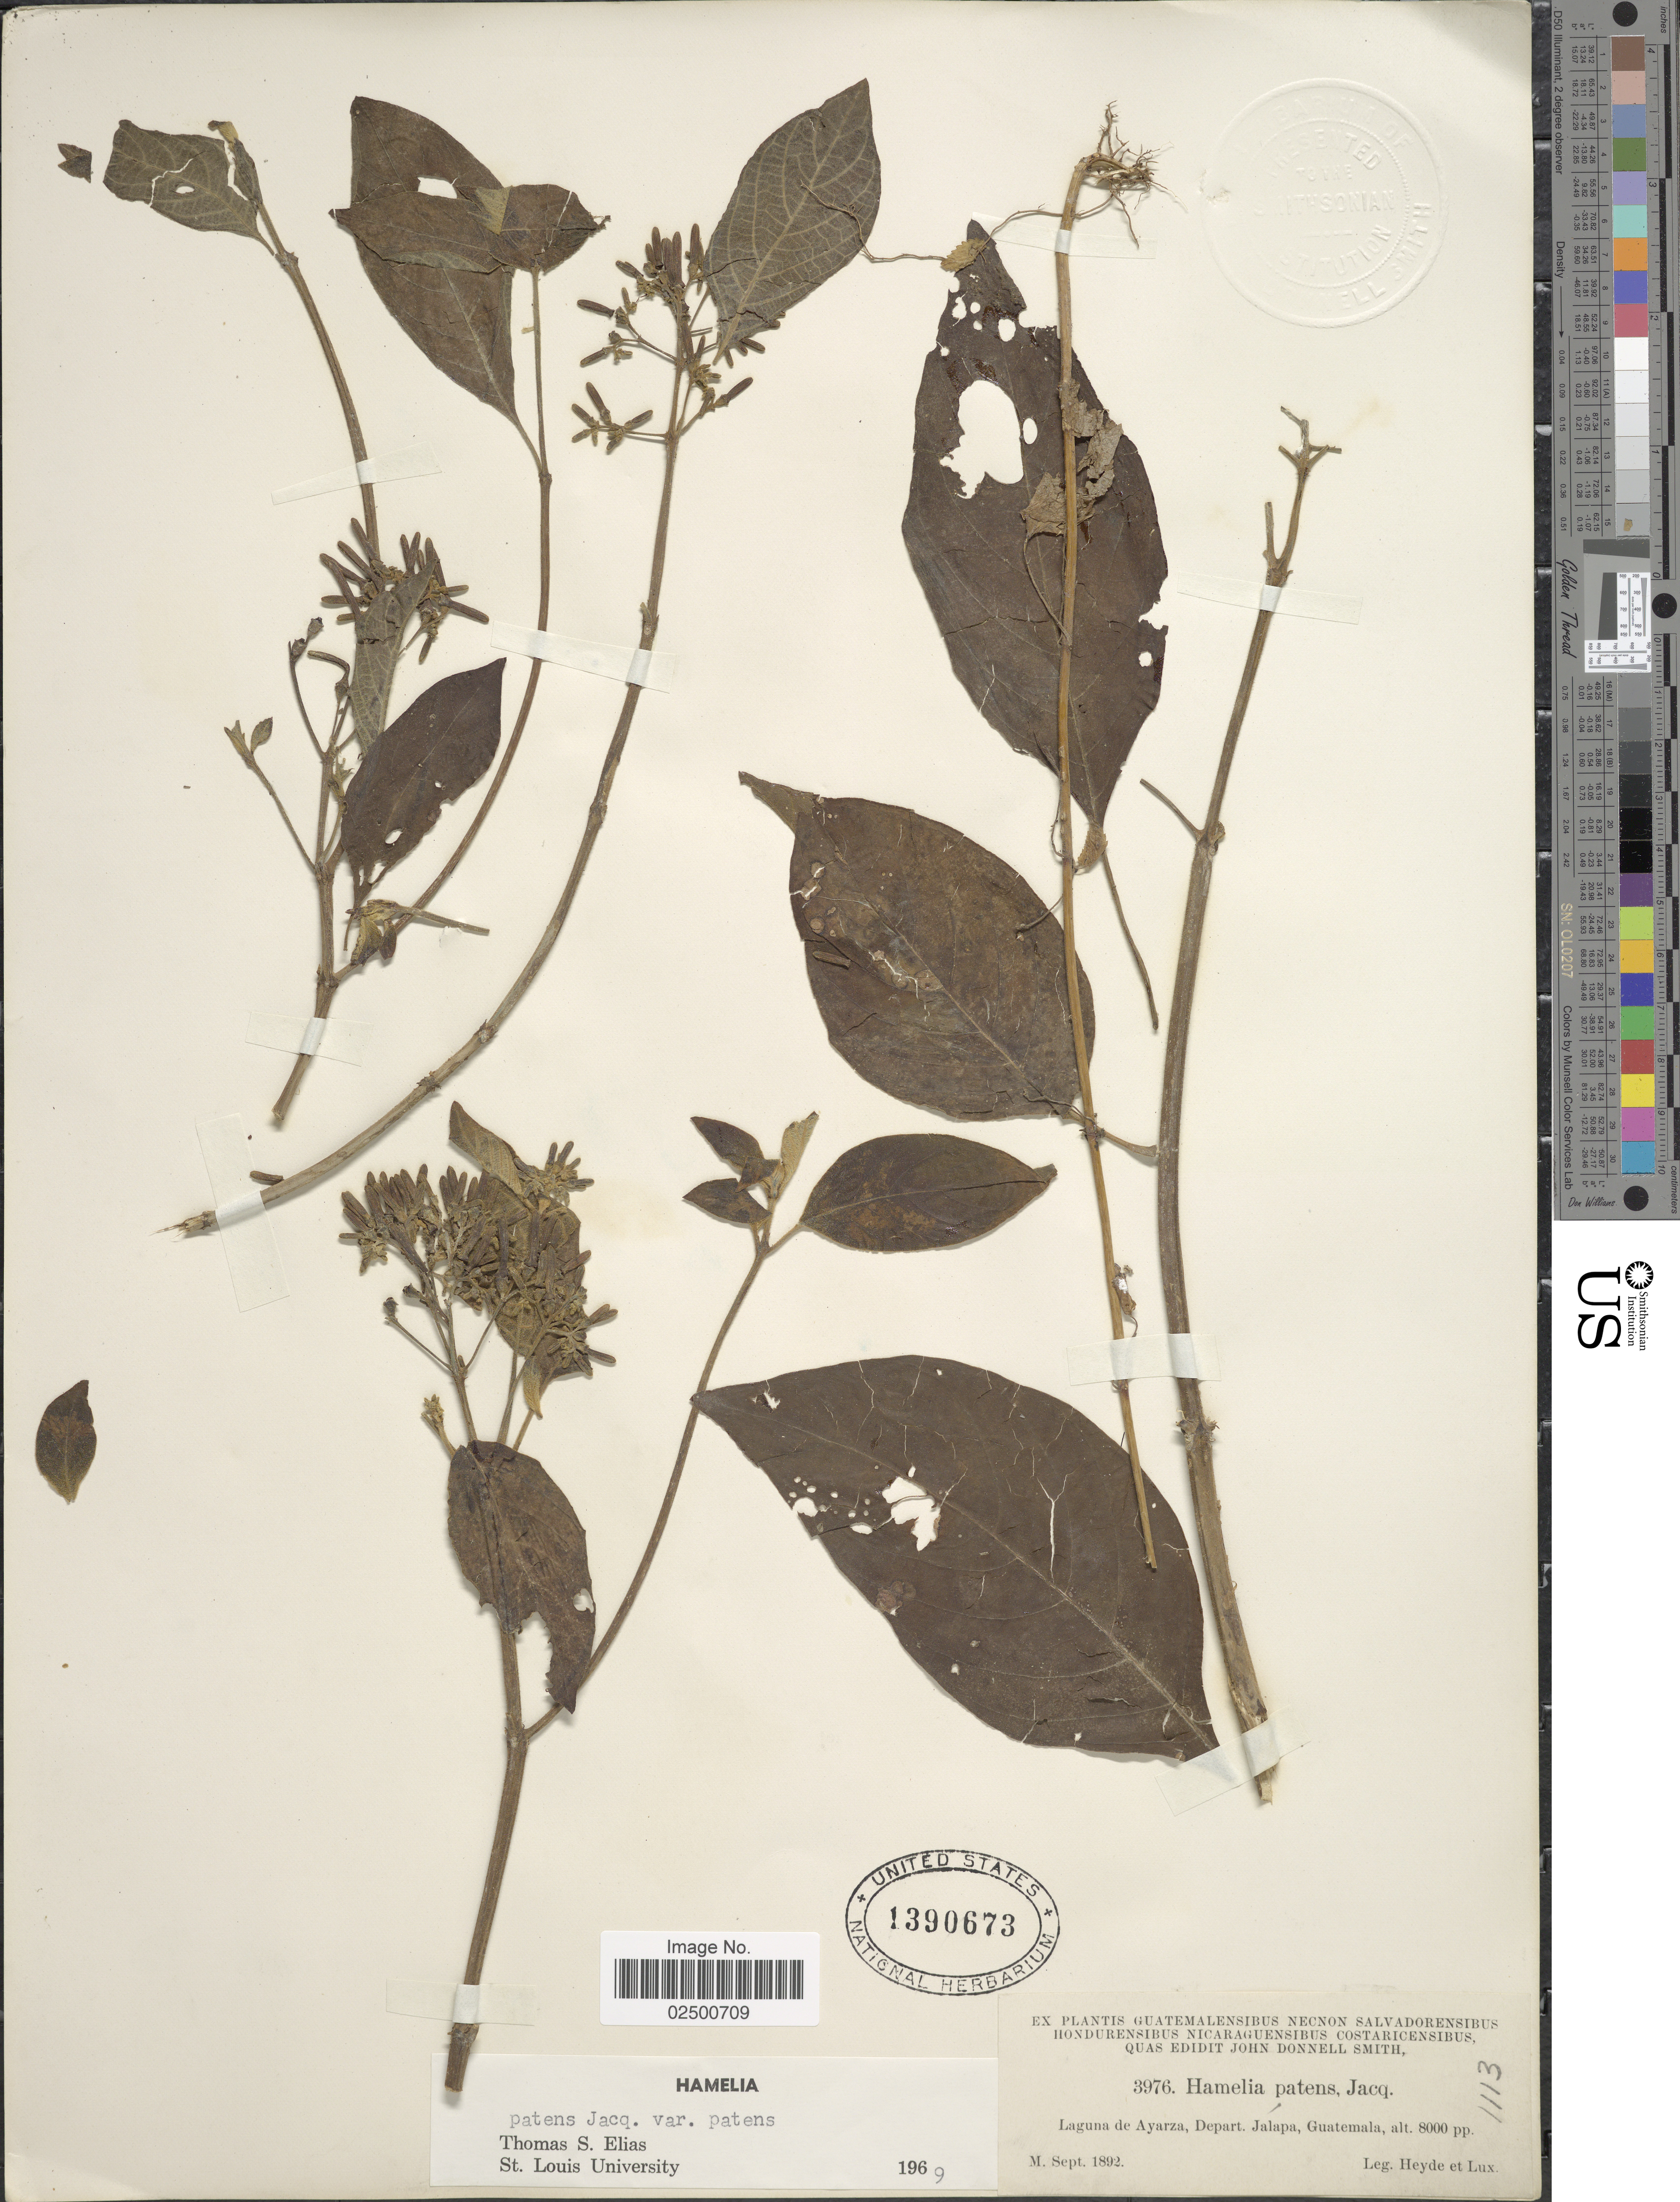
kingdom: Plantae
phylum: Tracheophyta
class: Magnoliopsida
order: Gentianales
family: Rubiaceae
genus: Hamelia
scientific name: Hamelia patens var. patens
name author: Jacq.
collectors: Heyde & Lux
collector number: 3976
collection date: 1892-09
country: Guatemala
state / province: Jalapa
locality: Laguna de Ayarza, Depart. Jalapa.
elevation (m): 2438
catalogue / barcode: US 1390673